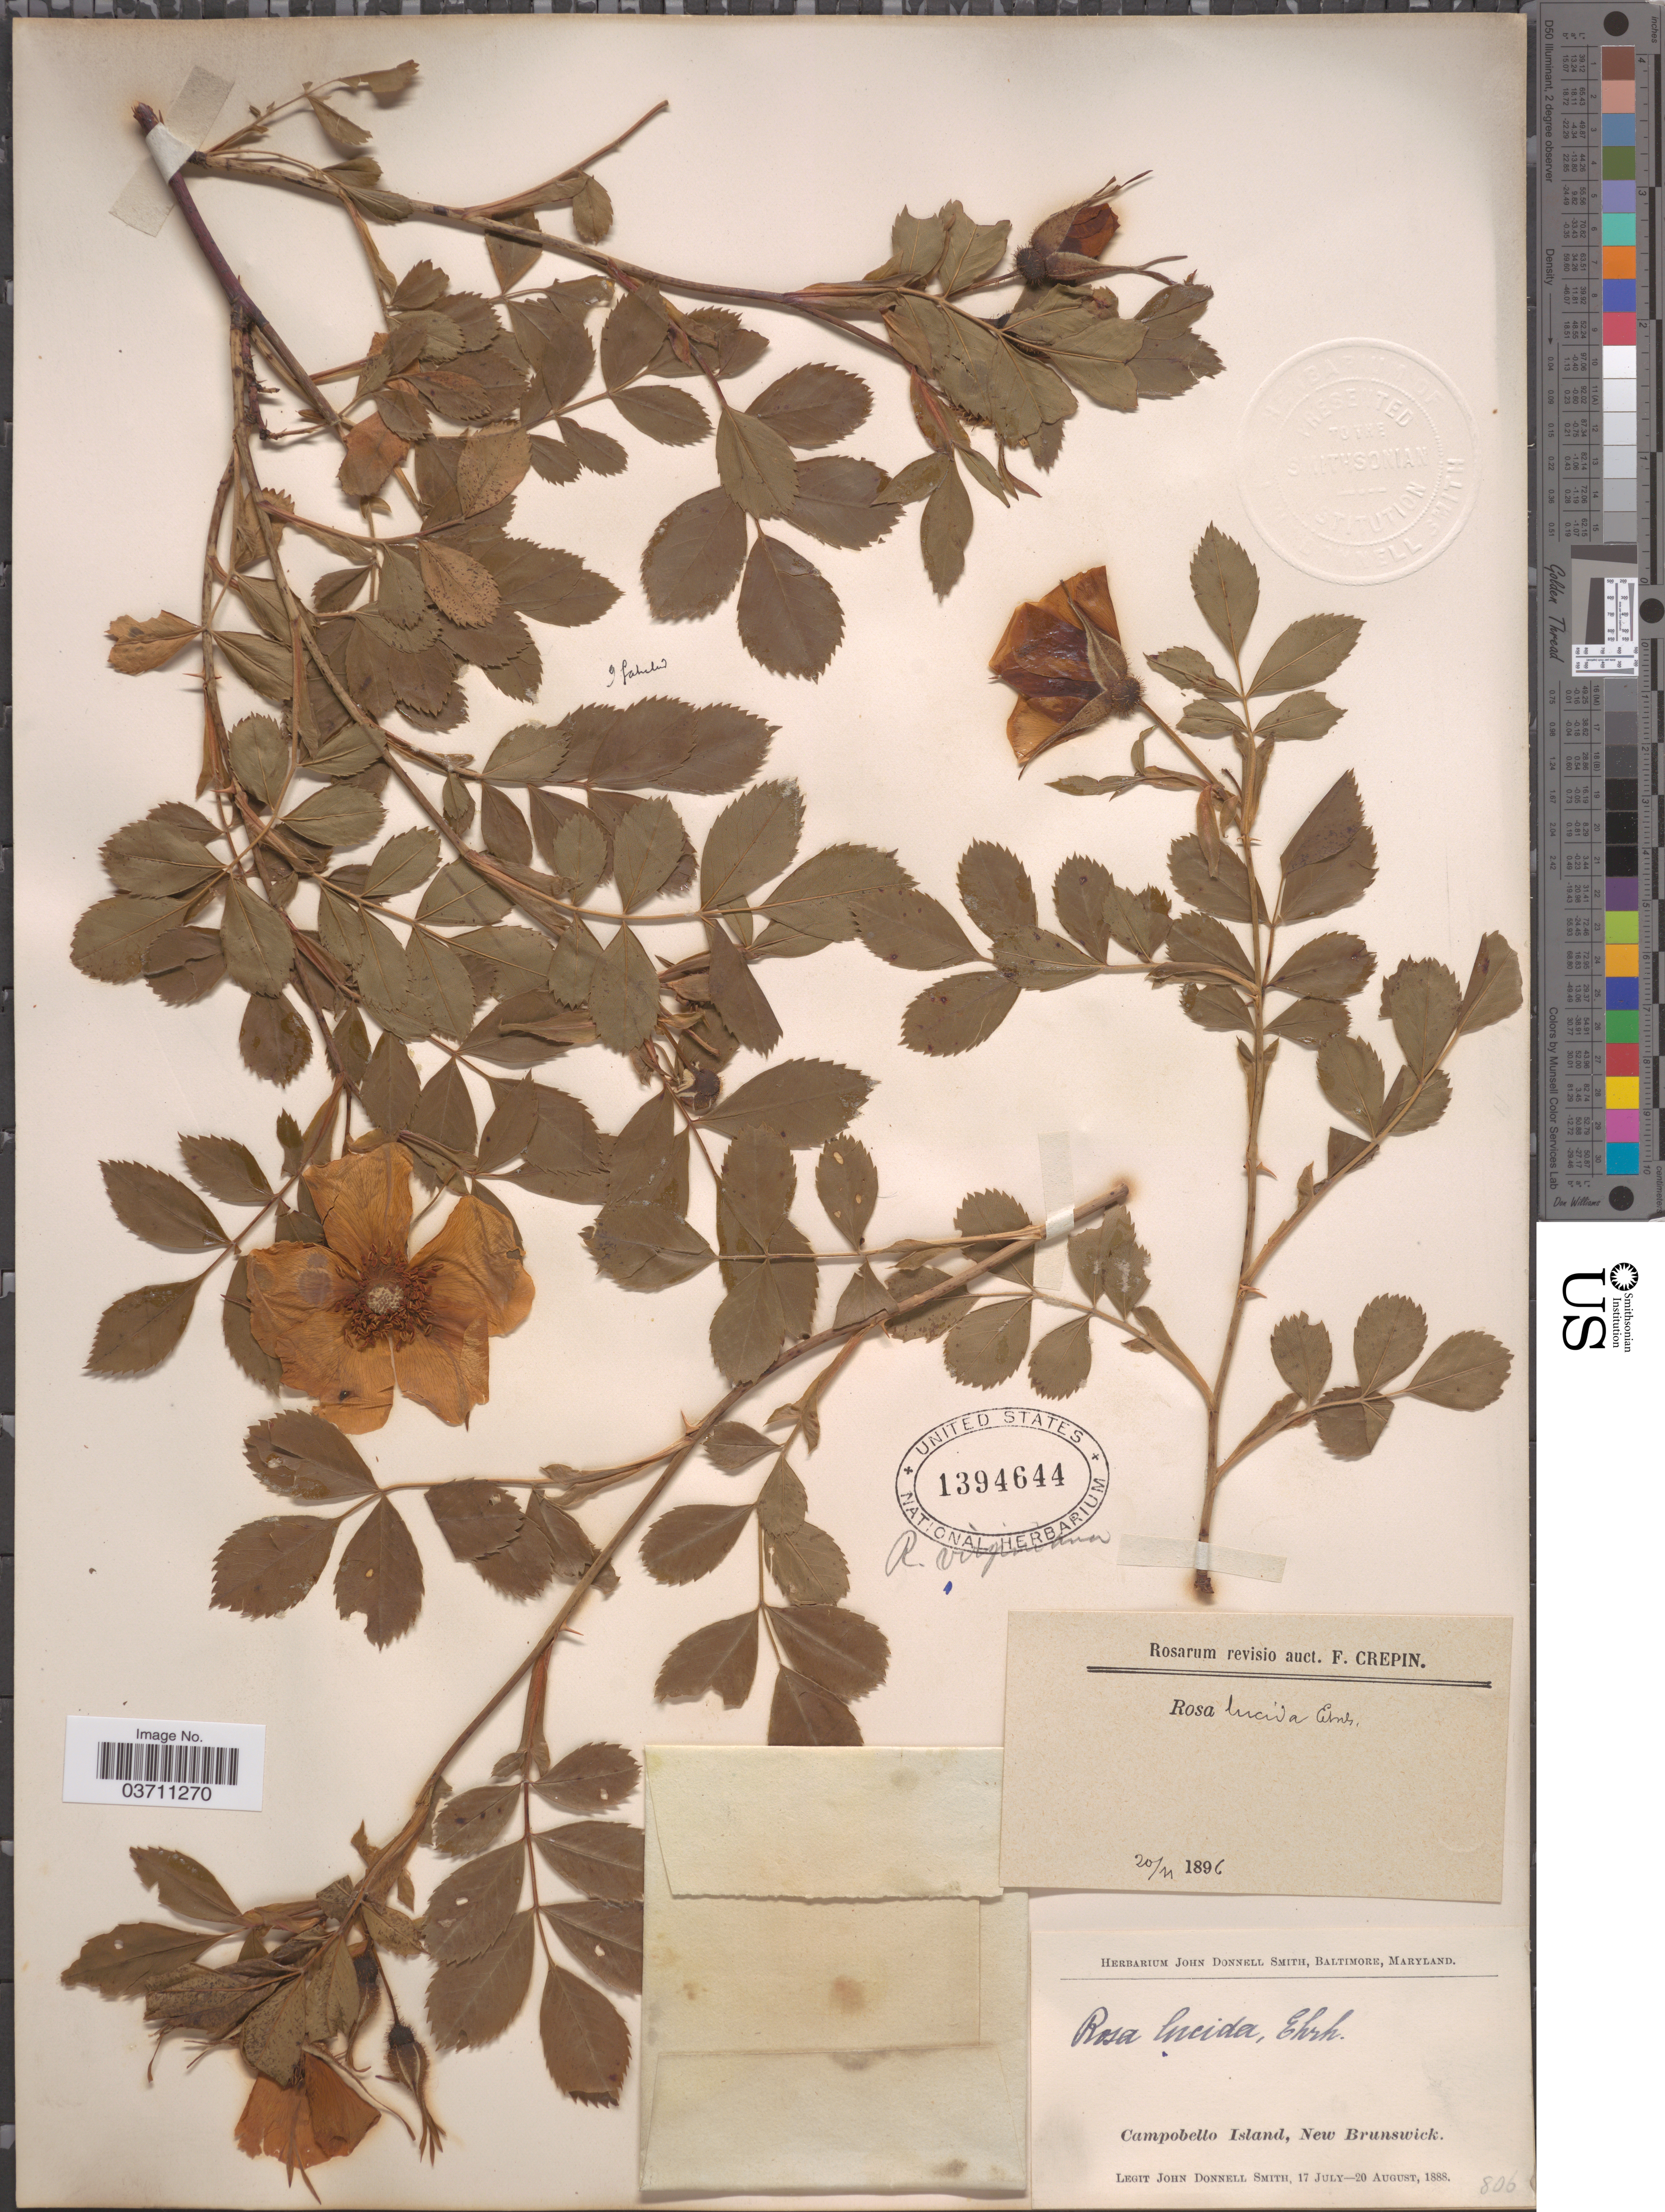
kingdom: Plantae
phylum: Tracheophyta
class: Magnoliopsida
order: Rosales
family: Rosaceae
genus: Rosa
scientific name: Rosa lucida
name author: Meehan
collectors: J. Donnell Smith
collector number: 806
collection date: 1888-07-17/1888-08-20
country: Canada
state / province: New Brunswick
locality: Campobello Island.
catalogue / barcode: US 1394644